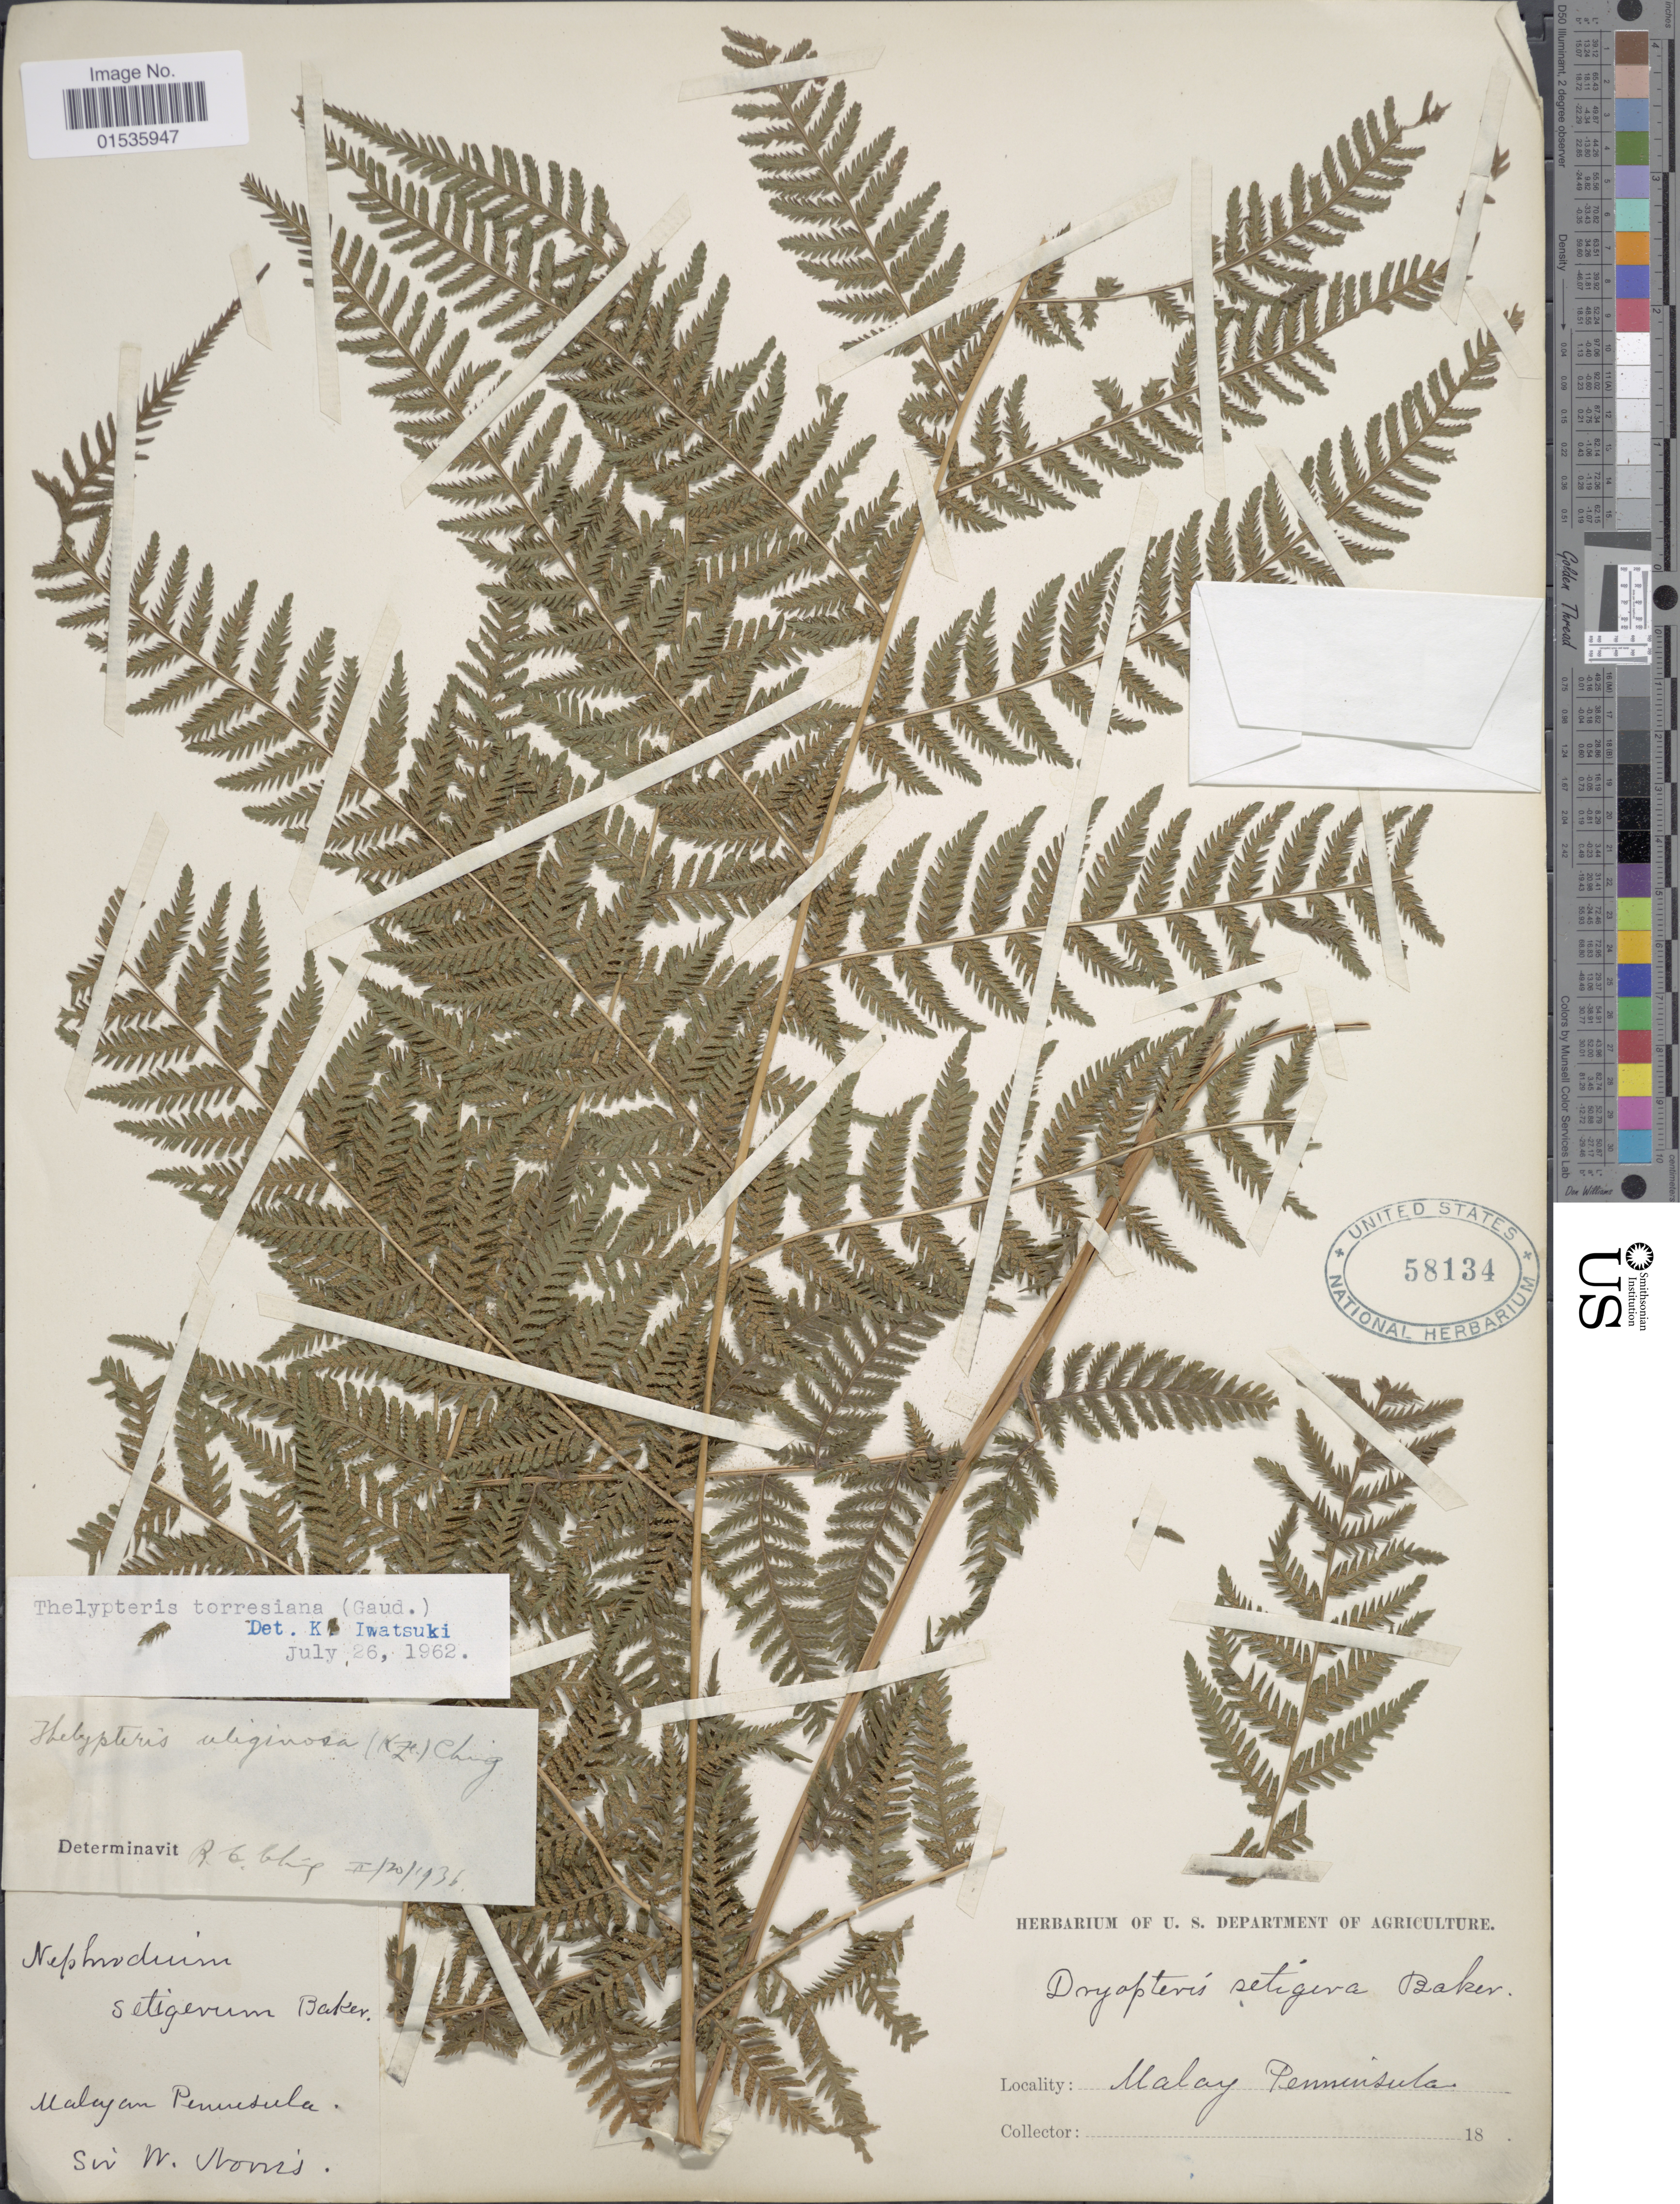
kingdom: Plantae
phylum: Tracheophyta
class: Polypodiopsida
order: Polypodiales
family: Thelypteridaceae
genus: Macrothelypteris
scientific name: Macrothelypteris torresiana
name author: (Gaudich.) Ching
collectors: W. Norris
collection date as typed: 18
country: Malaysia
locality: Malayan Peninsula.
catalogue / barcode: US 58134